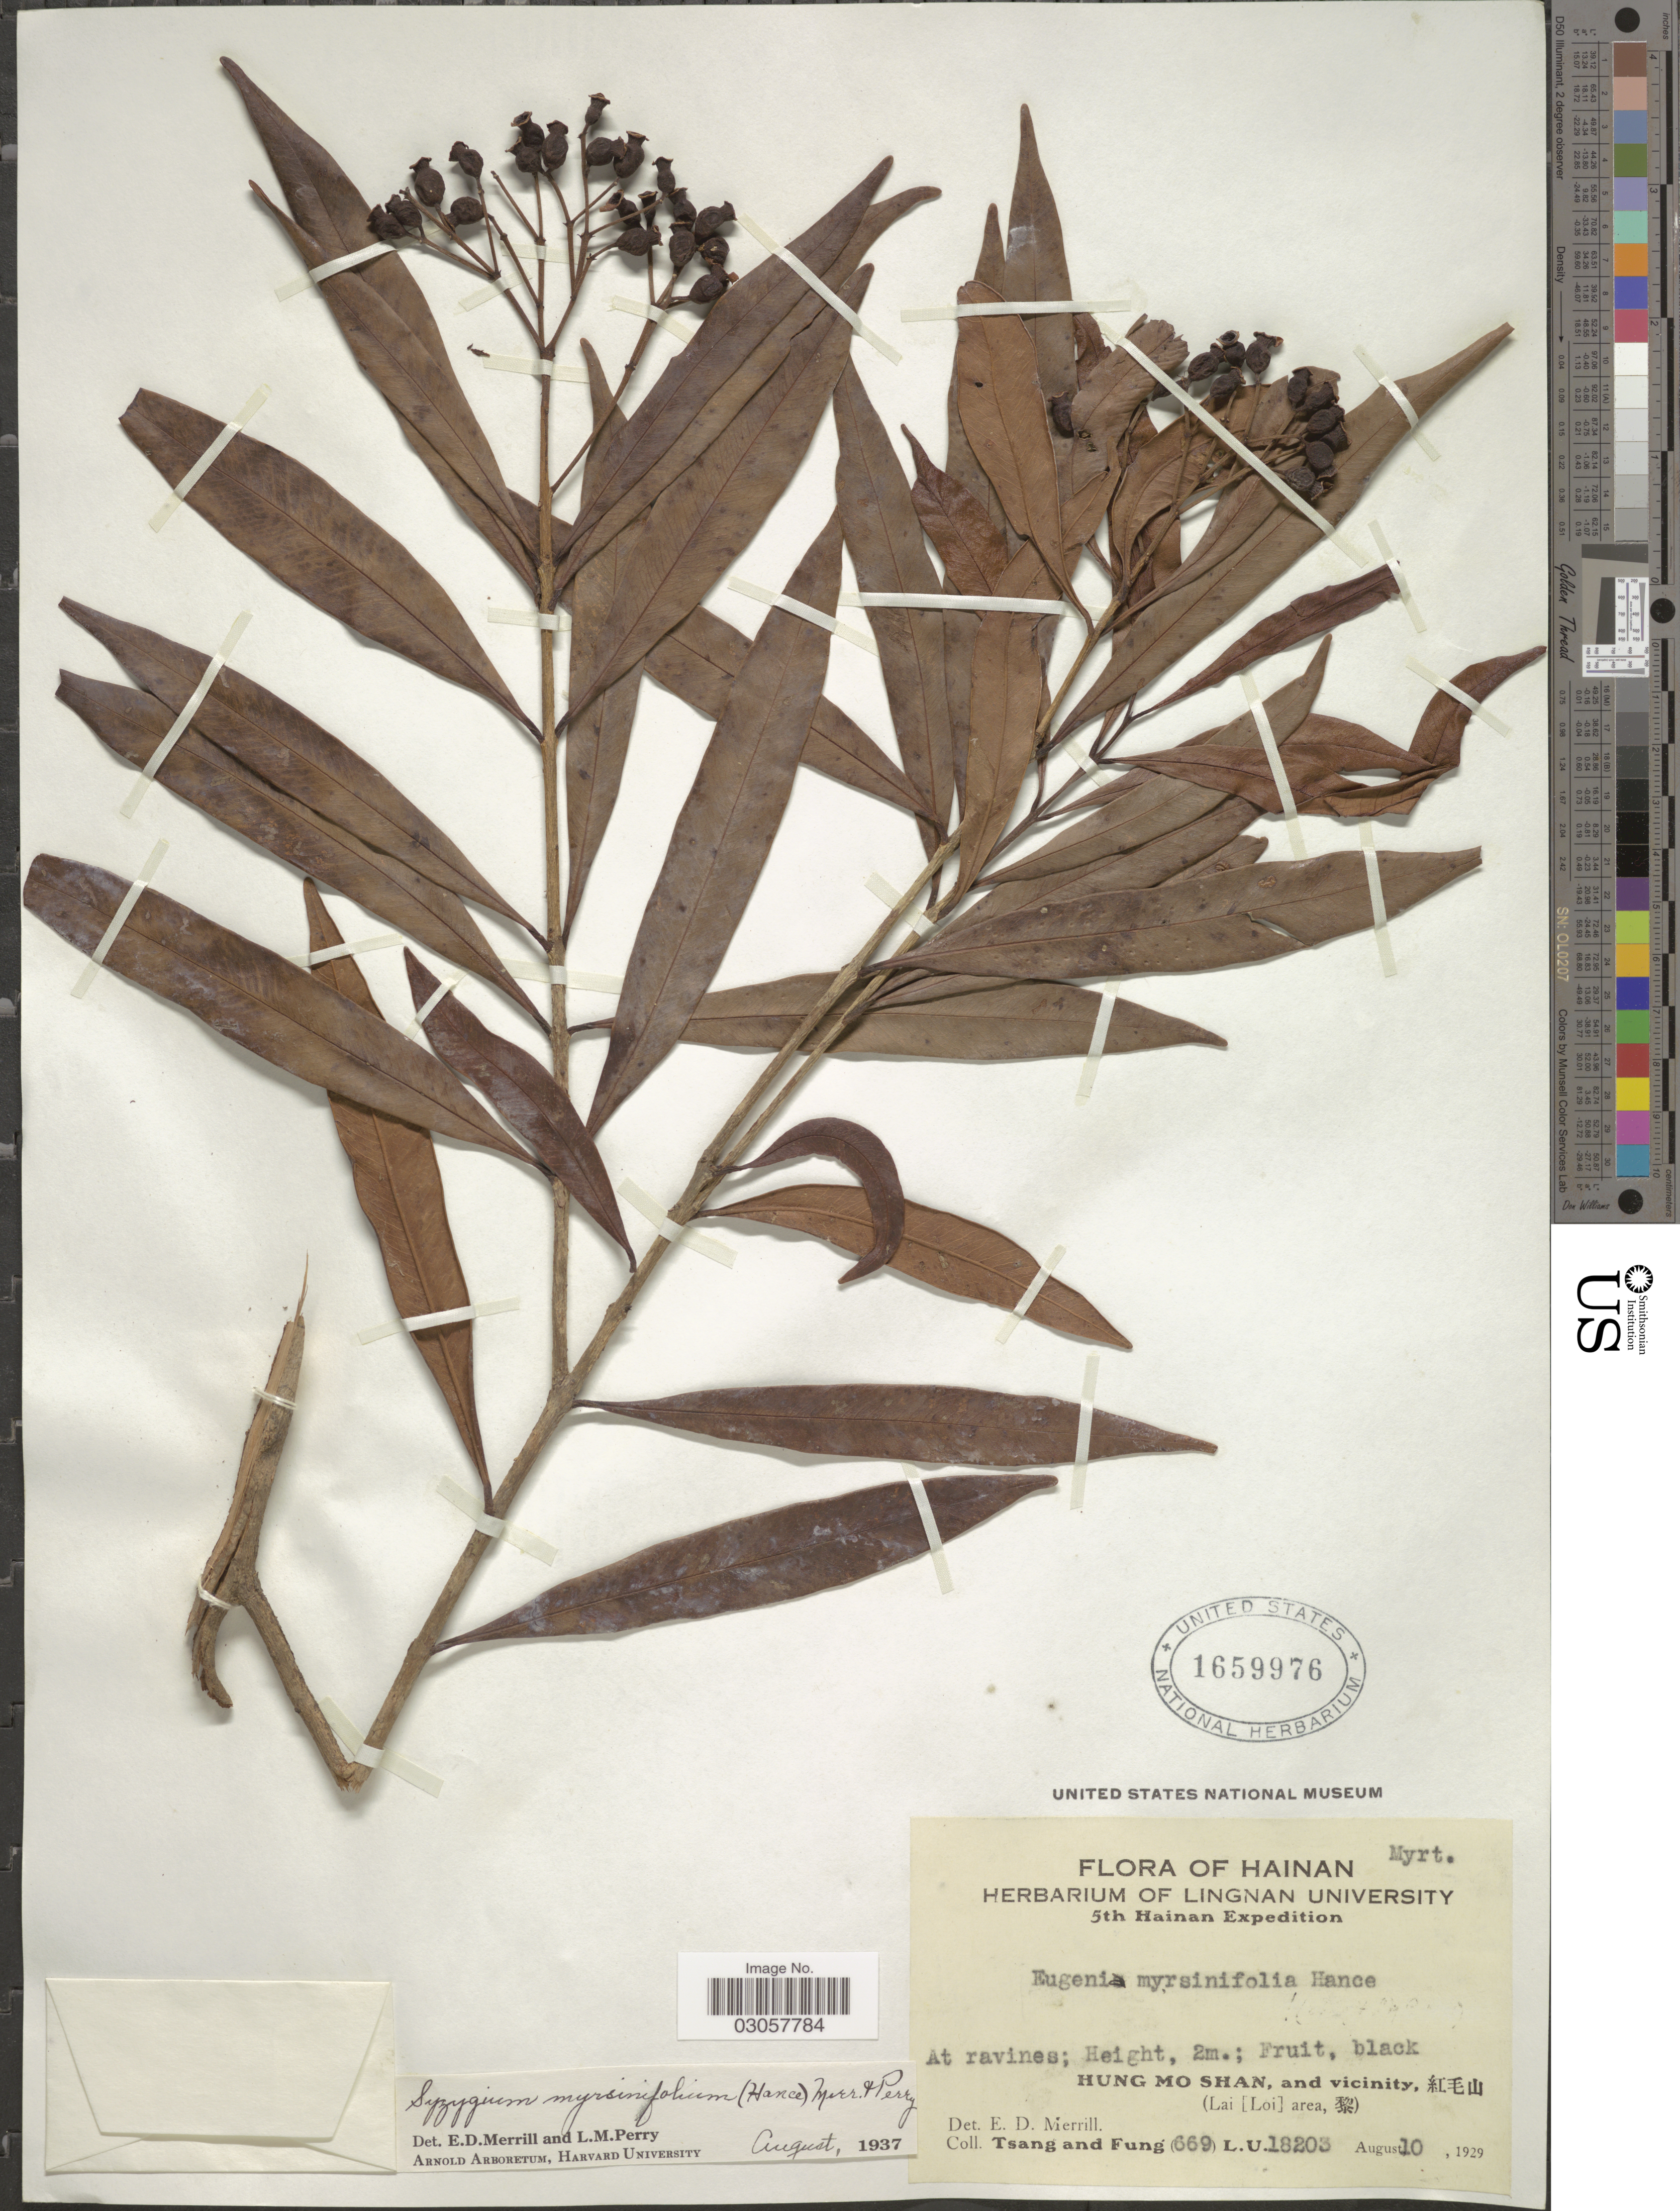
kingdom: Plantae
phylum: Tracheophyta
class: Magnoliopsida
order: Myrtales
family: Myrtaceae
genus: Syzygium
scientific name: Syzygium myrsinifolium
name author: (Hance) Merr. & L.M. Perry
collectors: -- Tsang & Fung, --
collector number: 669/L.U.18203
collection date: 1929-08-10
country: China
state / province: Hainan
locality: At ravines; Hung Mo Shan, and vicinity (Lai [Loi] area).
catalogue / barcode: US 1659976